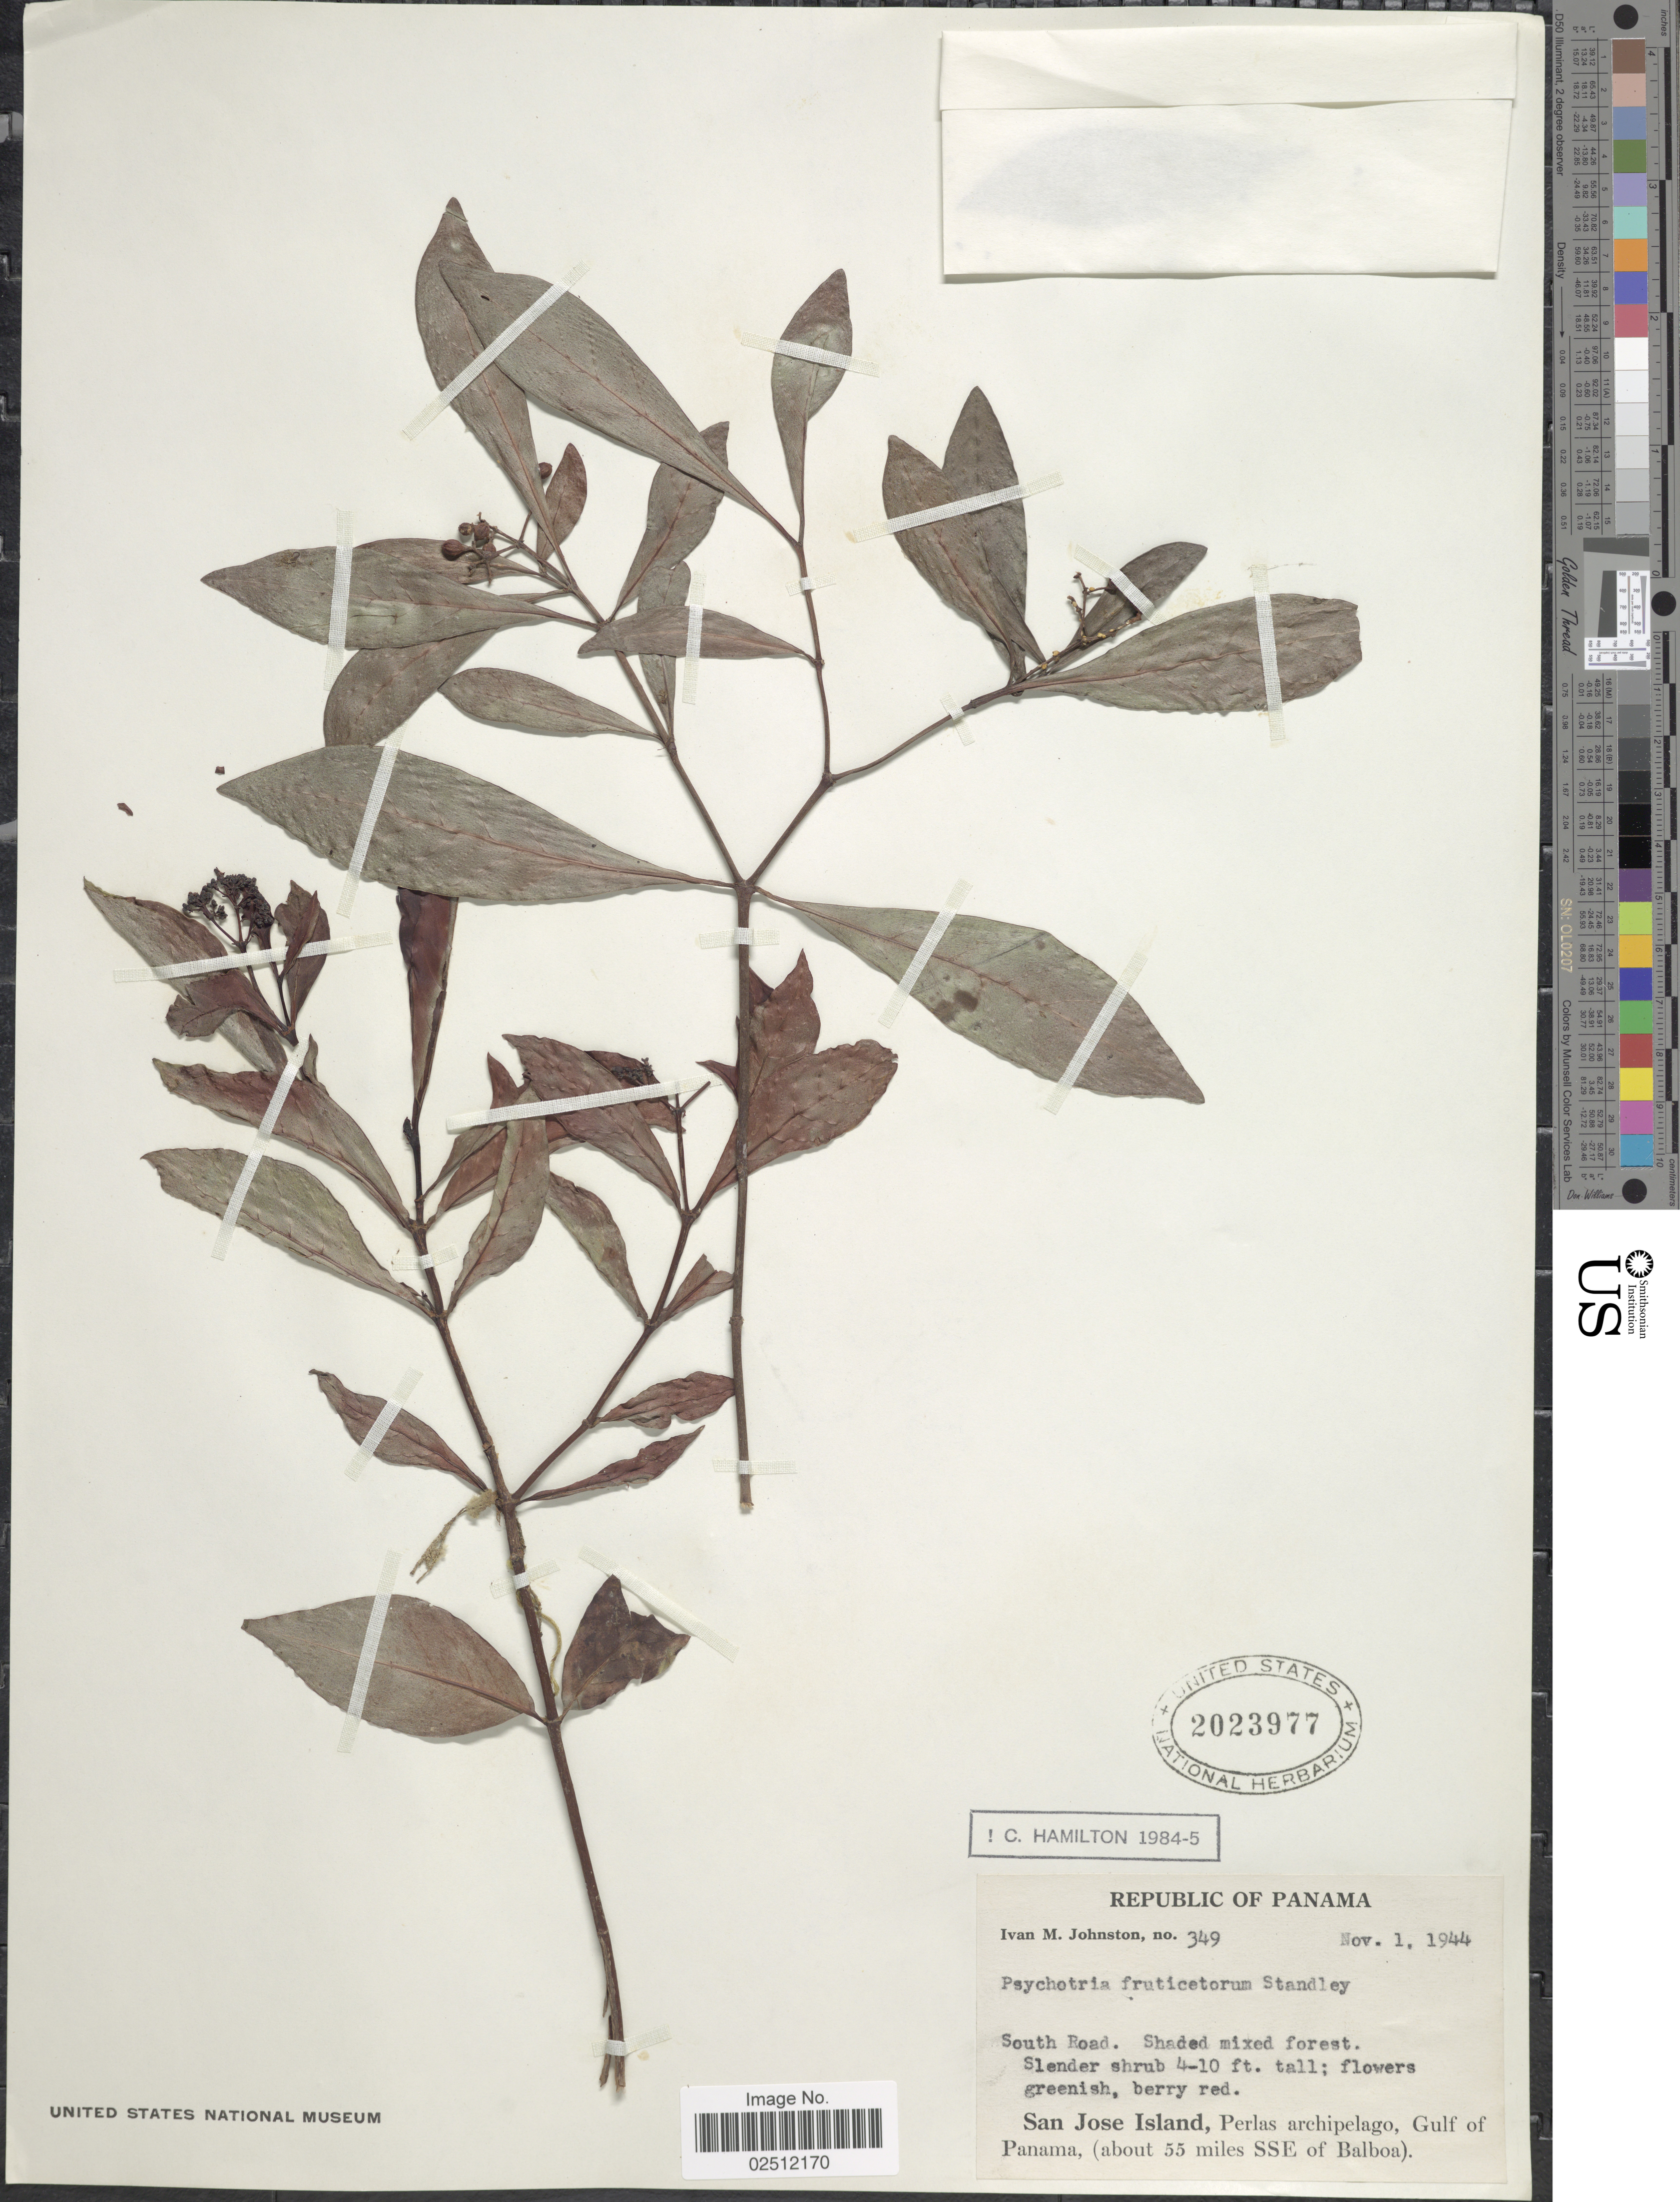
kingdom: Plantae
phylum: Tracheophyta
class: Magnoliopsida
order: Gentianales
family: Rubiaceae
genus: Psychotria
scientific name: Psychotria fruticetorum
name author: Standl.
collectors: I.M. Johnston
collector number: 349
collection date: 1944-11-01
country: Panama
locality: South Road, San Jose Island, Perlas archipelago, Gulf of Panama, (about 55 miles SSE of Balboa)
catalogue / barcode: US 2023977